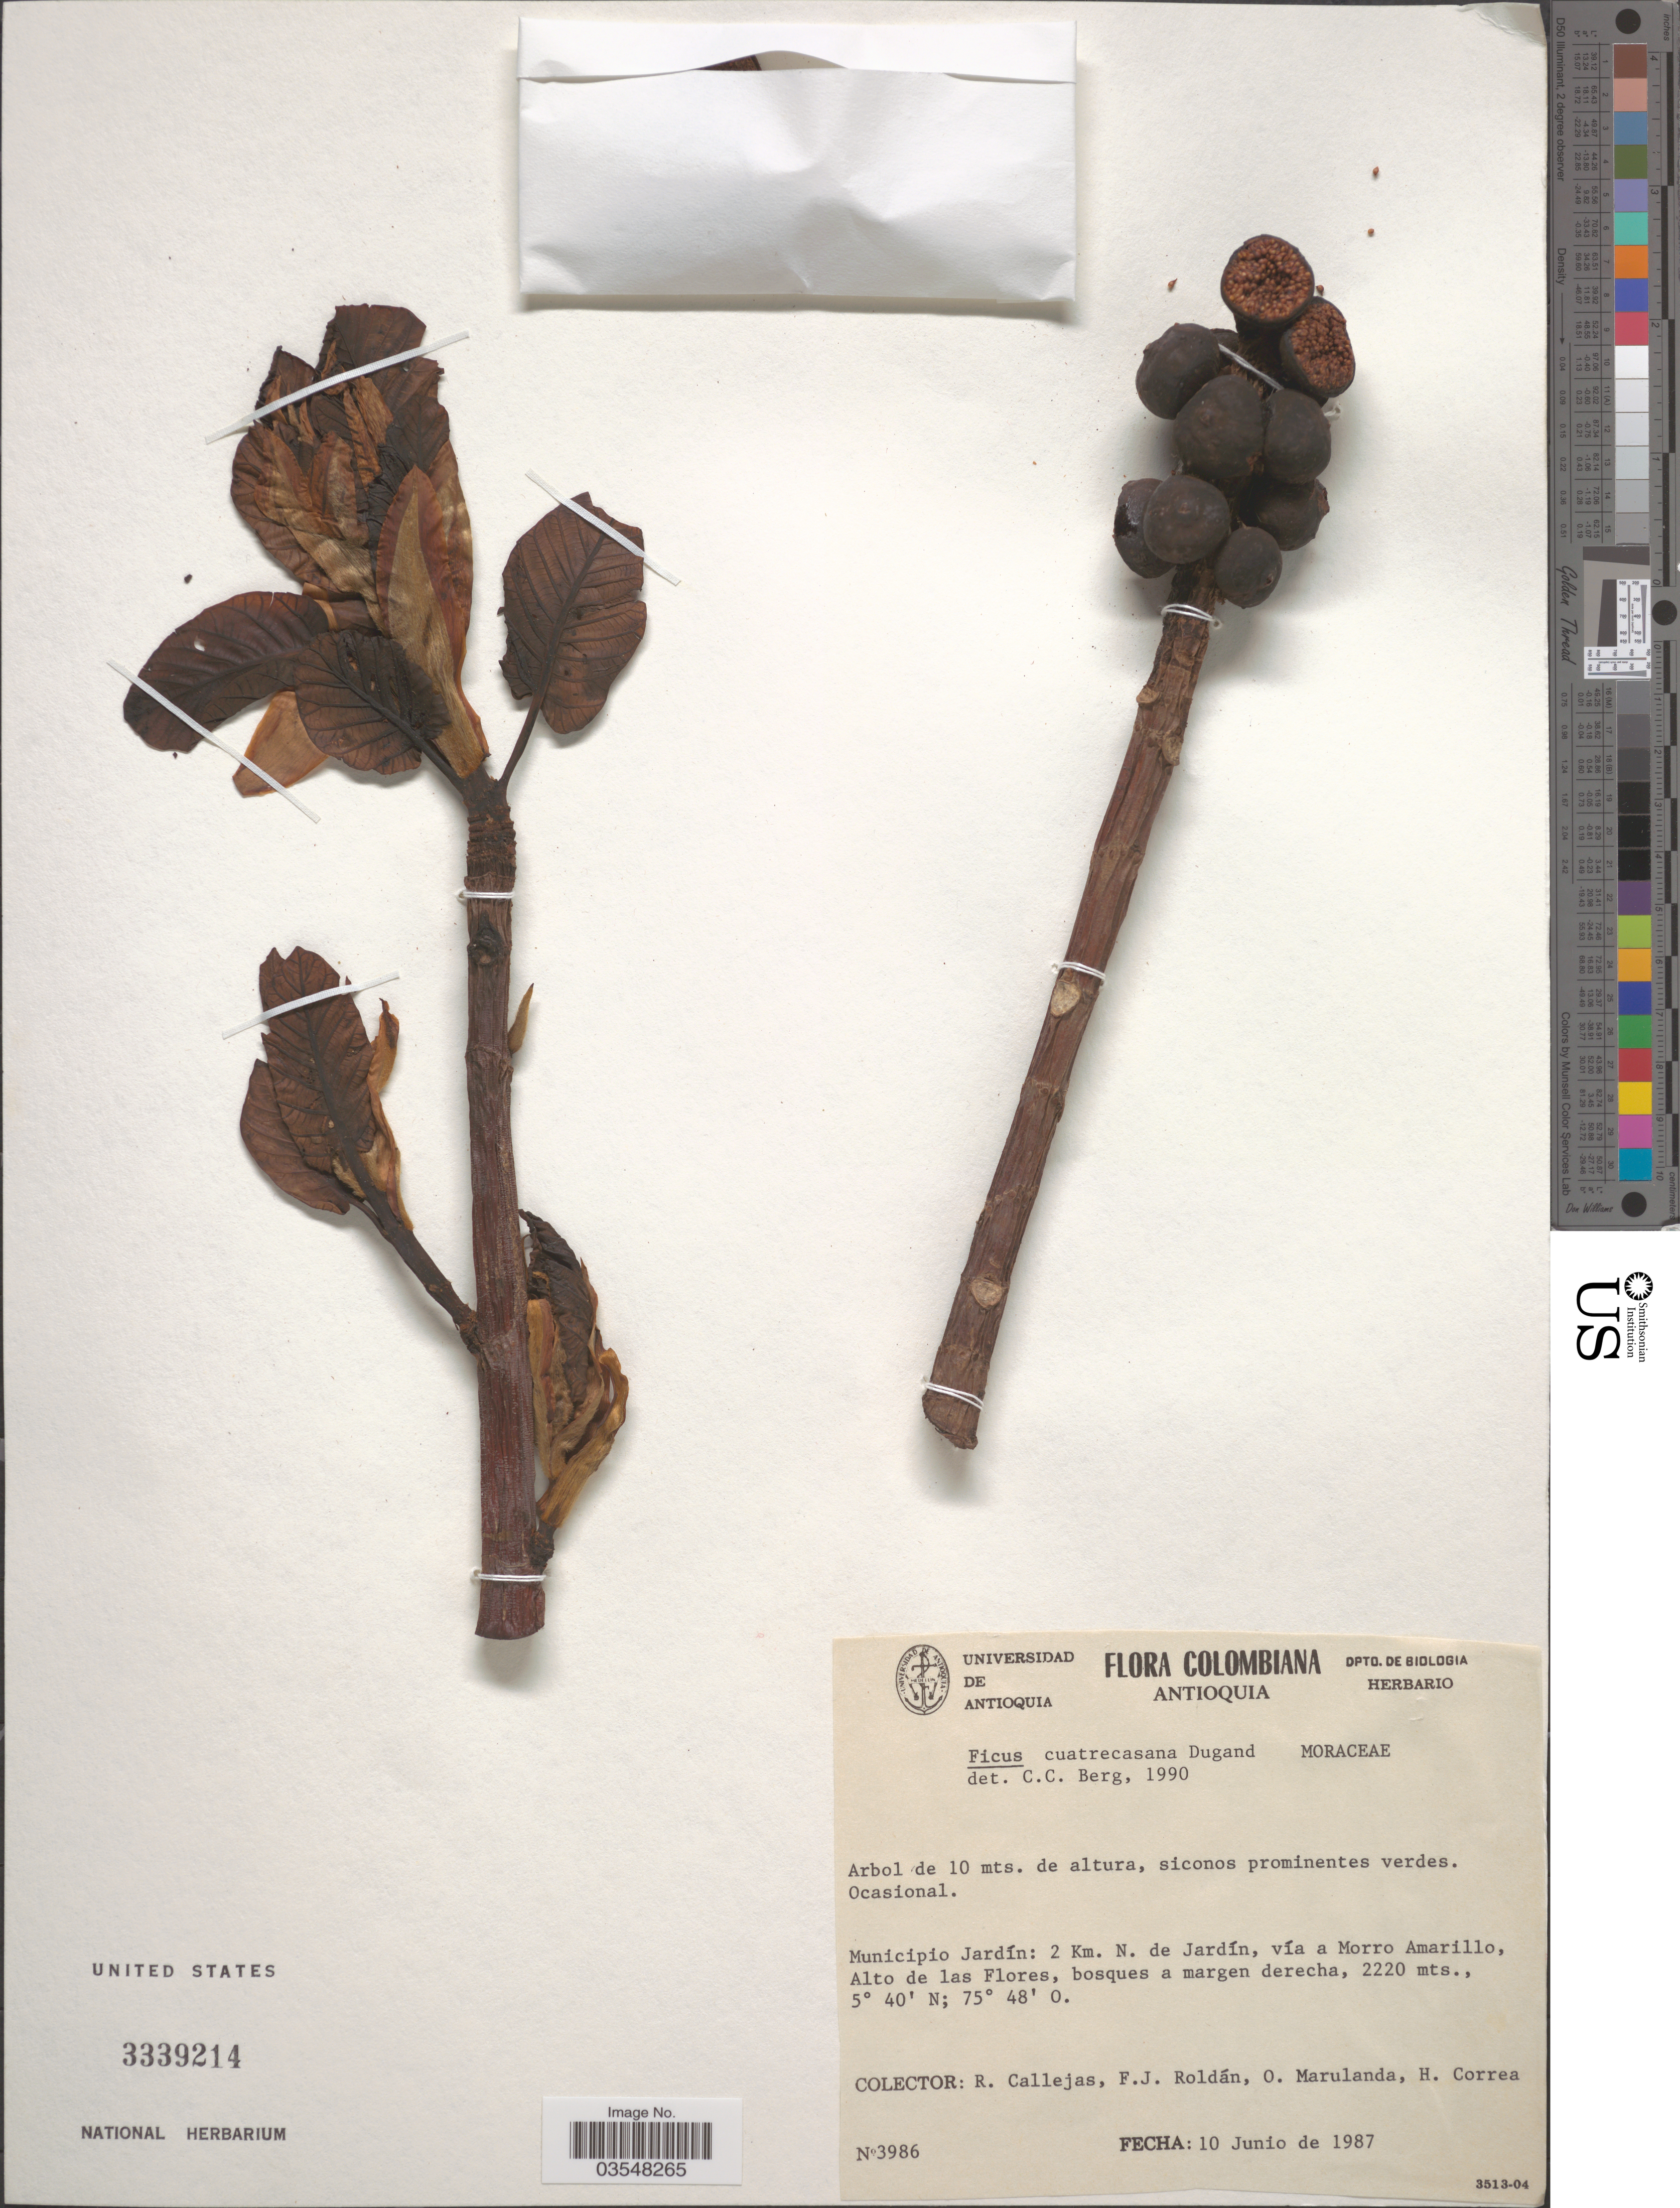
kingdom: Plantae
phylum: Tracheophyta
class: Magnoliopsida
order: Rosales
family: Moraceae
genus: Ficus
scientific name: Ficus cuatrecasasiana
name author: Dugand G.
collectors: R. Callejas, F. J. Roldán, O. Marulanda & H. Correa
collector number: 3986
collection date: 1987-06-10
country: Colombia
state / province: Antioquia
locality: Municipio Jardín: 2 Km. N. de Jardín, vía a Morro Amarillo. Alto de las Flores. [unsure placement]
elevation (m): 2220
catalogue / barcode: US 3339214